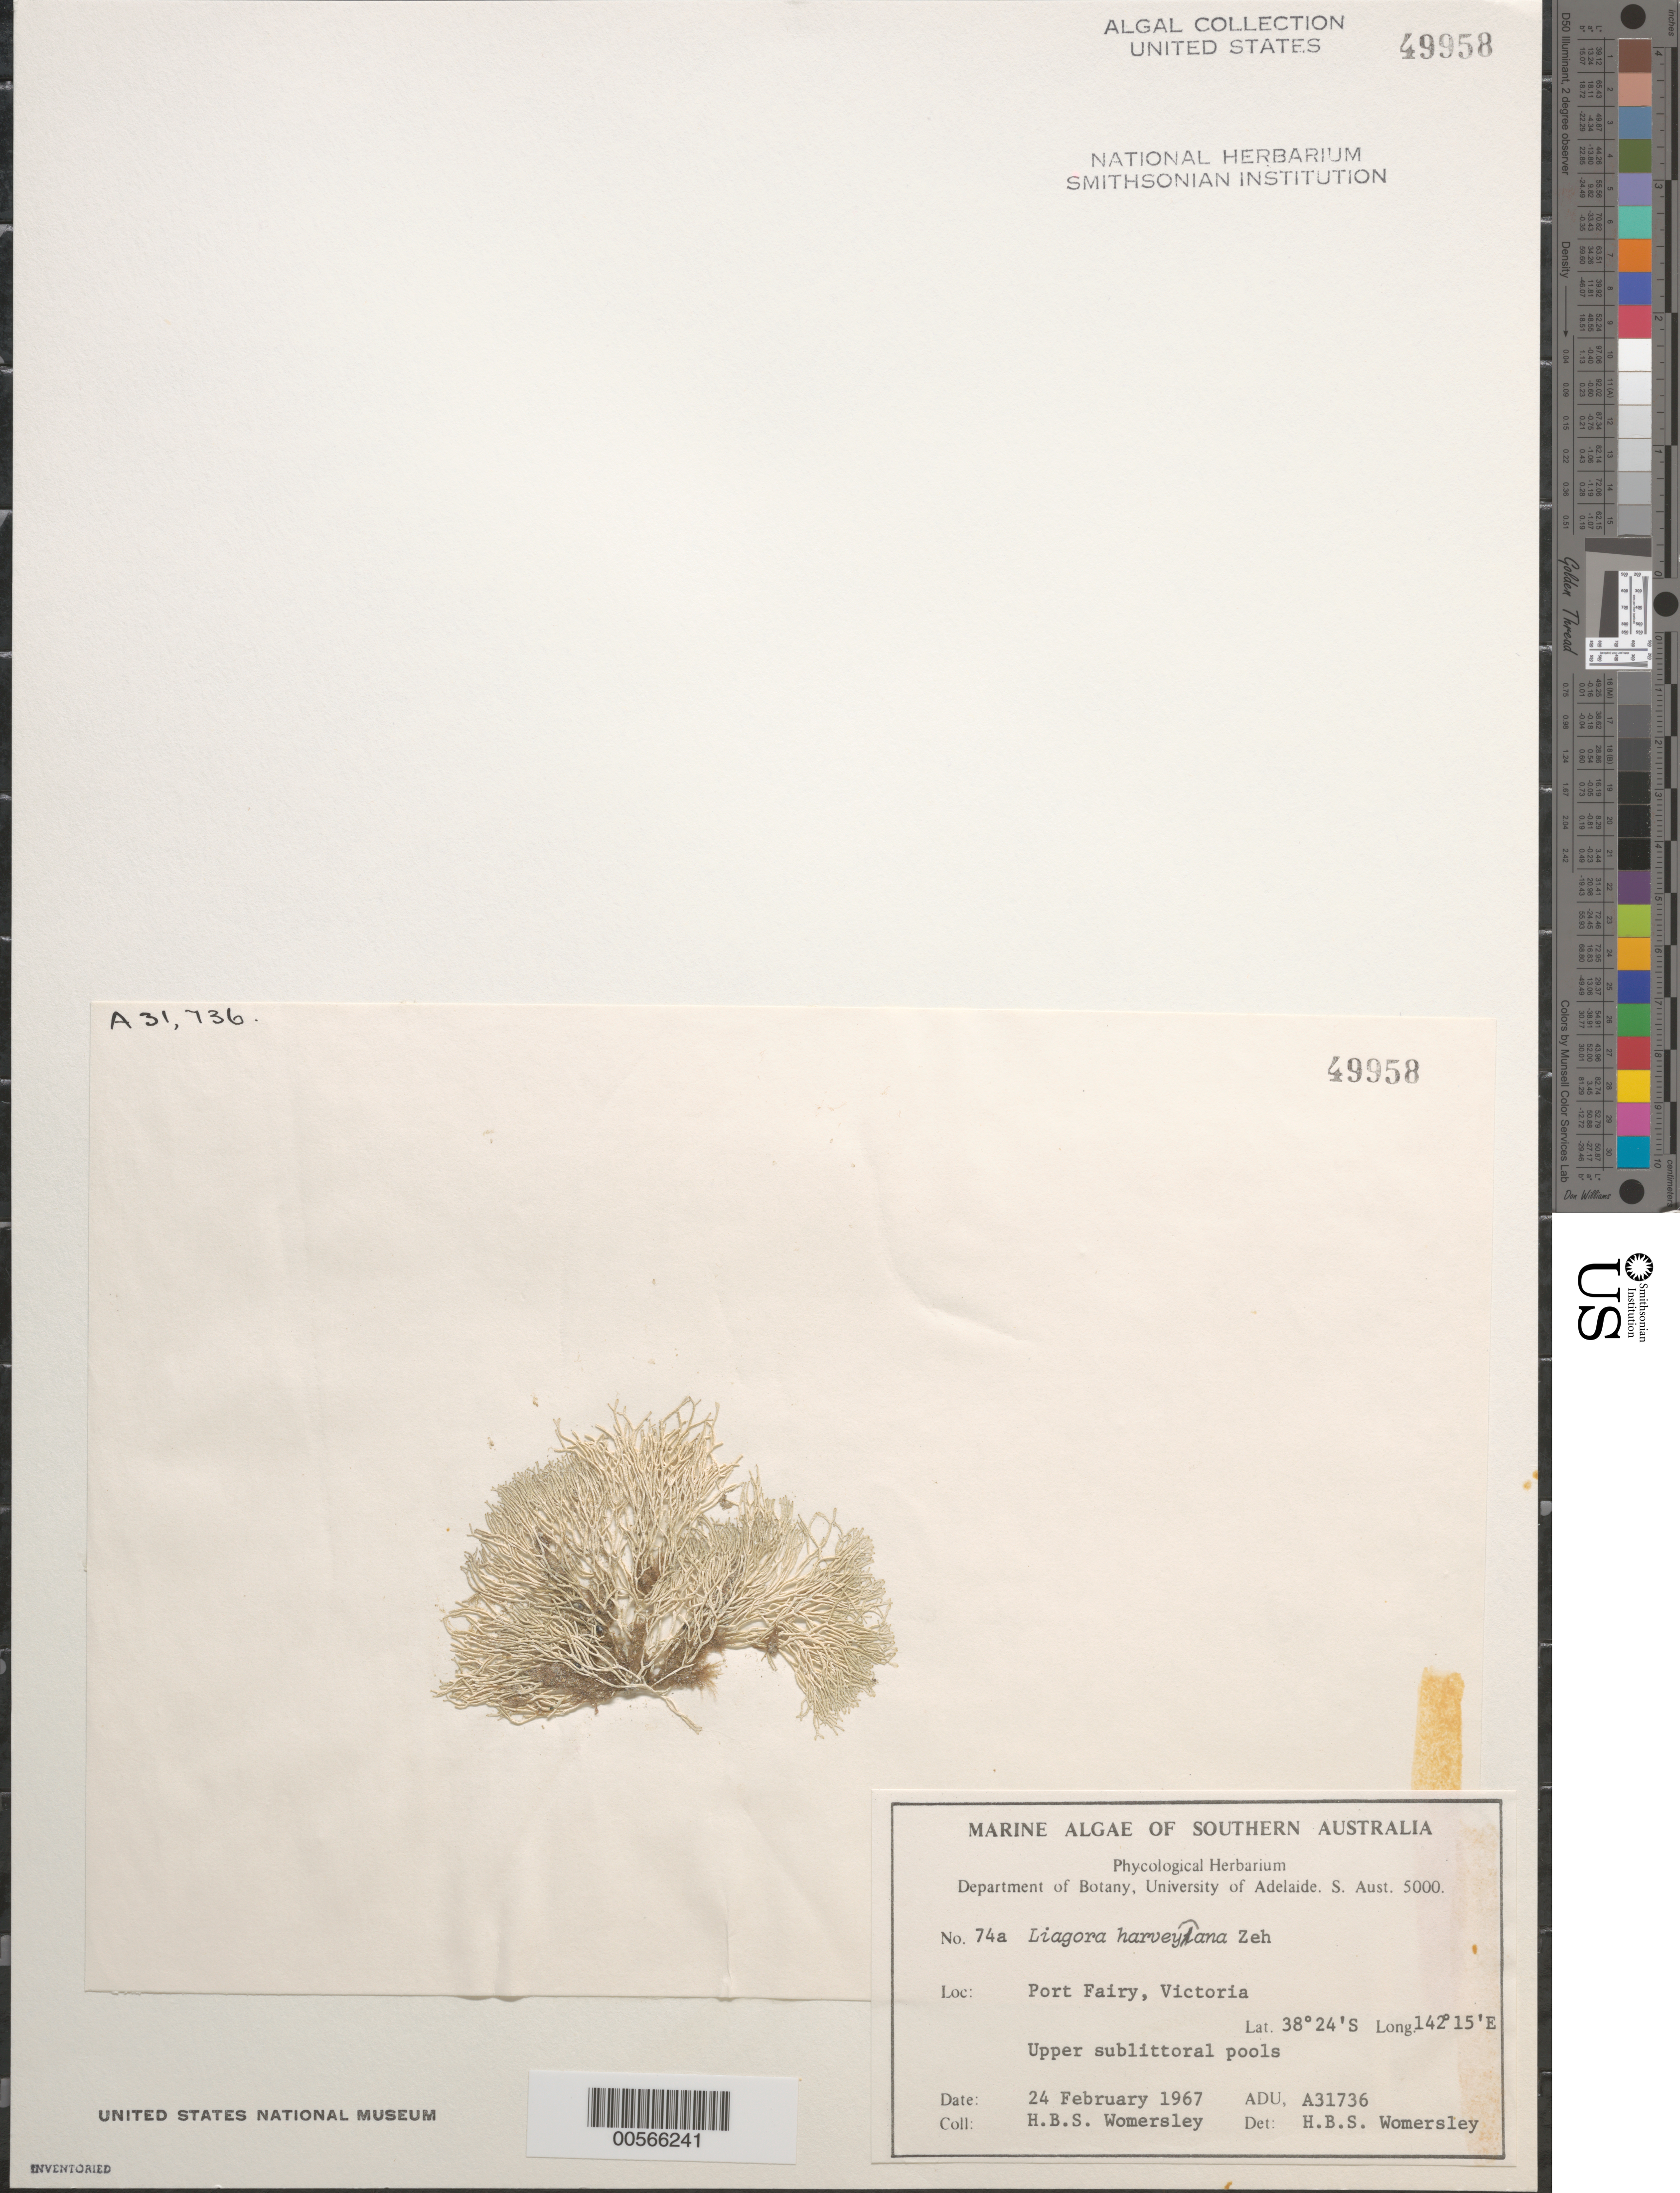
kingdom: Plantae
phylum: Rhodophyta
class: Florideophyceae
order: Nemaliales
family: Liagoraceae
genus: Liagora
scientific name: Liagora harveyana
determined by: Womersley, H. B. S.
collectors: H. B. S. Womersley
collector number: ADU A31736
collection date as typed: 24 Feb 1964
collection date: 1964-02-24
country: Australia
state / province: Victoria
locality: Port fairy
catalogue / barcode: US 49958